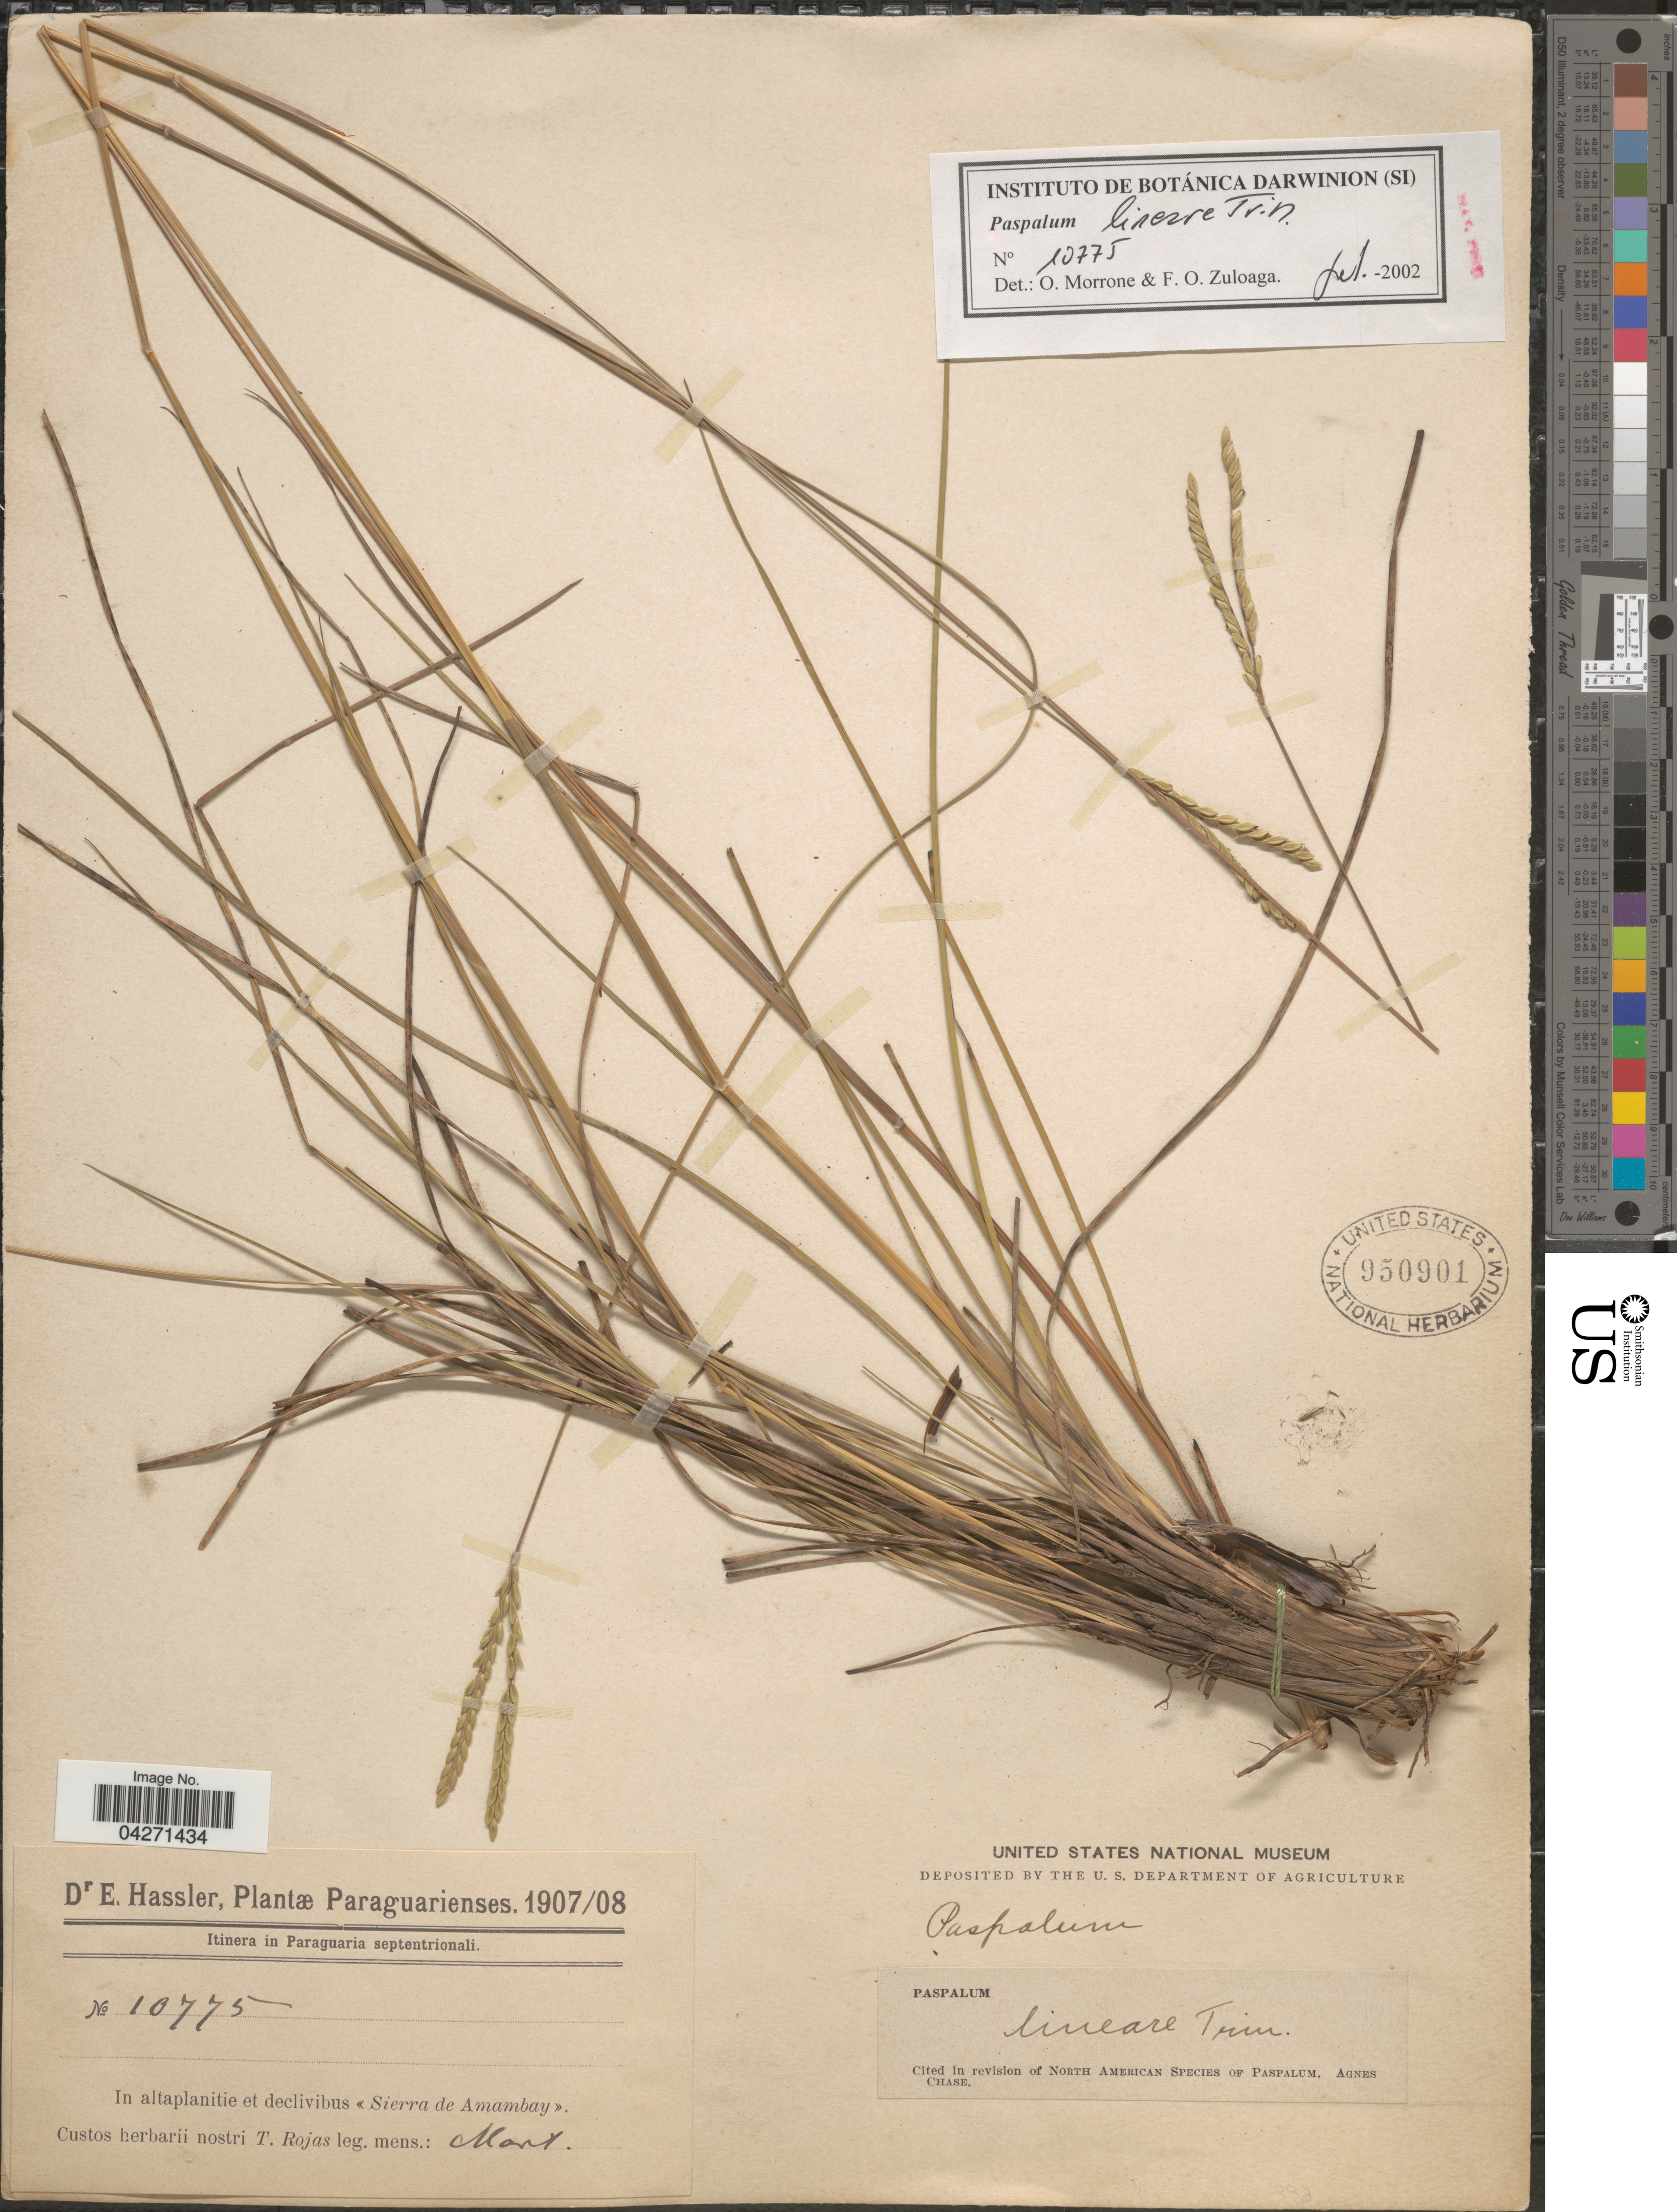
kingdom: Plantae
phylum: Tracheophyta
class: Liliopsida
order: Poales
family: Poaceae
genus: Paspalum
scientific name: Paspalum lineare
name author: E. Fourn.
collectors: T. Rojas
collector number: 10775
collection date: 1907-03/1908-03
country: Paraguay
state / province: Amambay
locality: Paraguarienses. Itinera in Paraguaria septentrionali. In altaplanitie et declivibus «Sierra de Amambay».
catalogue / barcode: US 950901